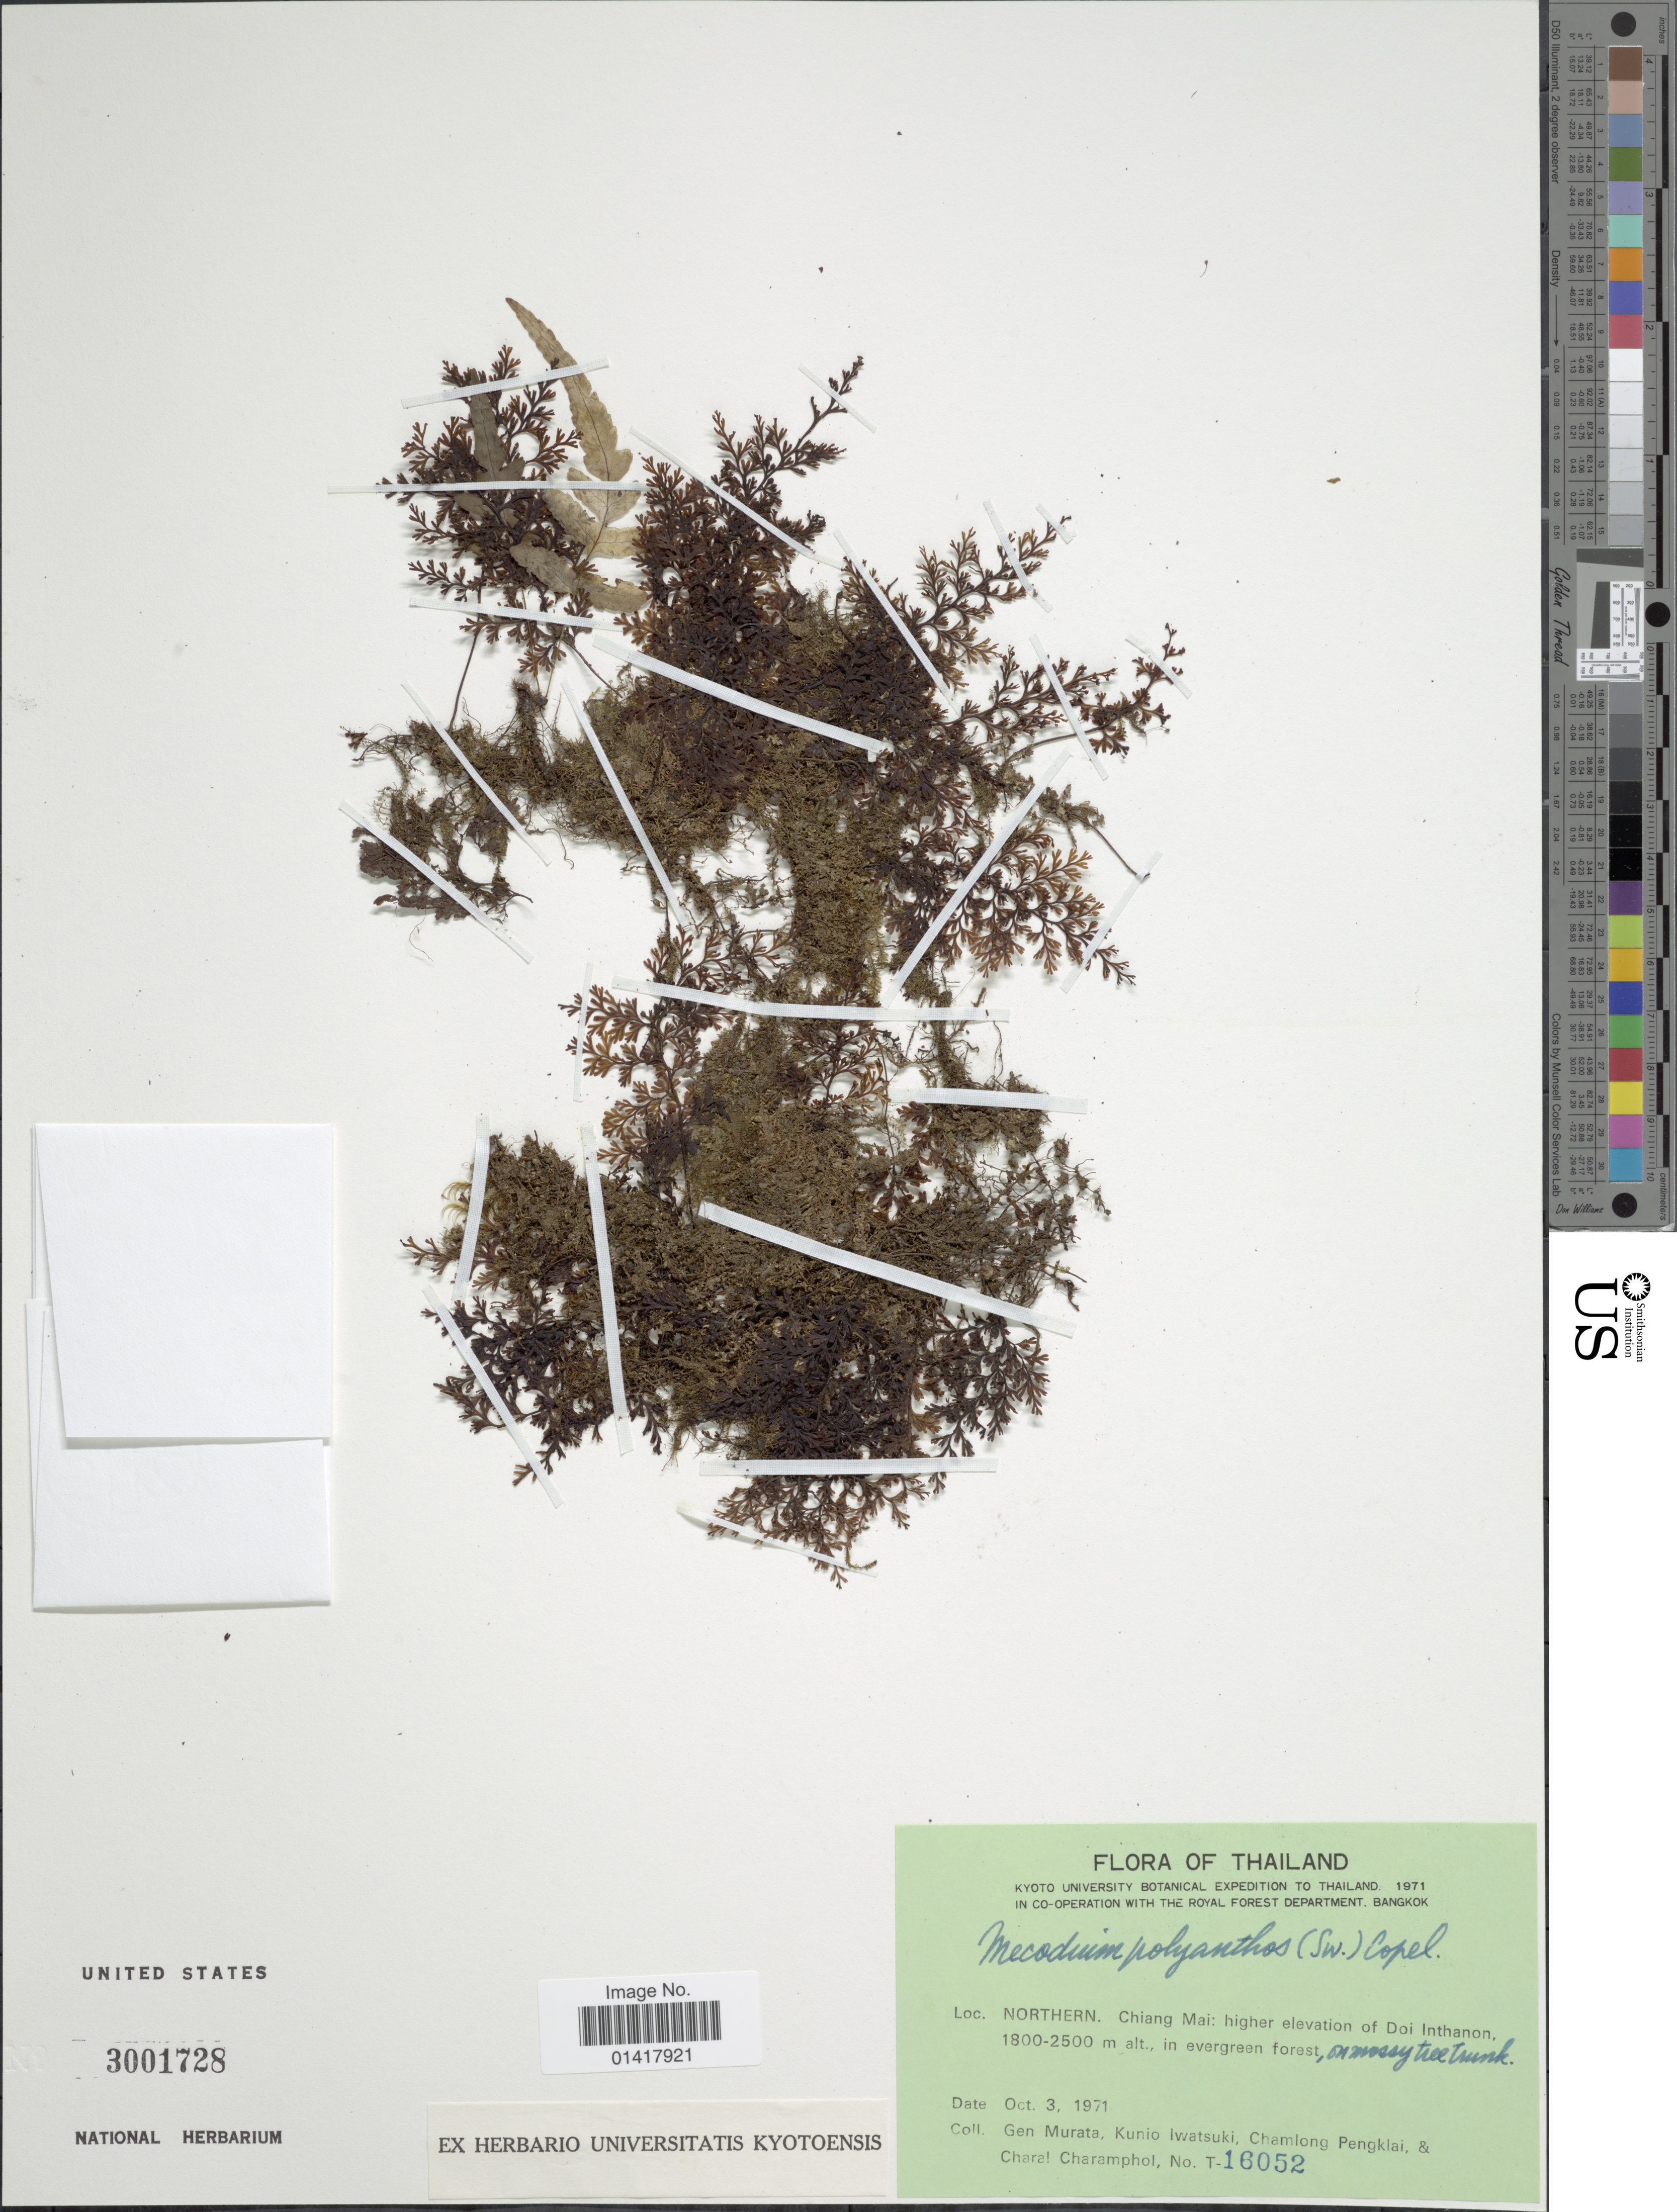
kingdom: Plantae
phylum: Tracheophyta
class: Polypodiopsida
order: Hymenophyllales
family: Hymenophyllaceae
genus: Hymenophyllum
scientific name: Hymenophyllum polyanthos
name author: (Sw.) Sw.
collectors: G. Murata, K. Iwatsuki & C. Pengklai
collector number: T-16052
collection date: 1971-10-03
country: Thailand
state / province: Chiang Mai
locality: Bangkok. Northern. Higher elevation of Doi Inthanon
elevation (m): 1800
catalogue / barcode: US 3001728